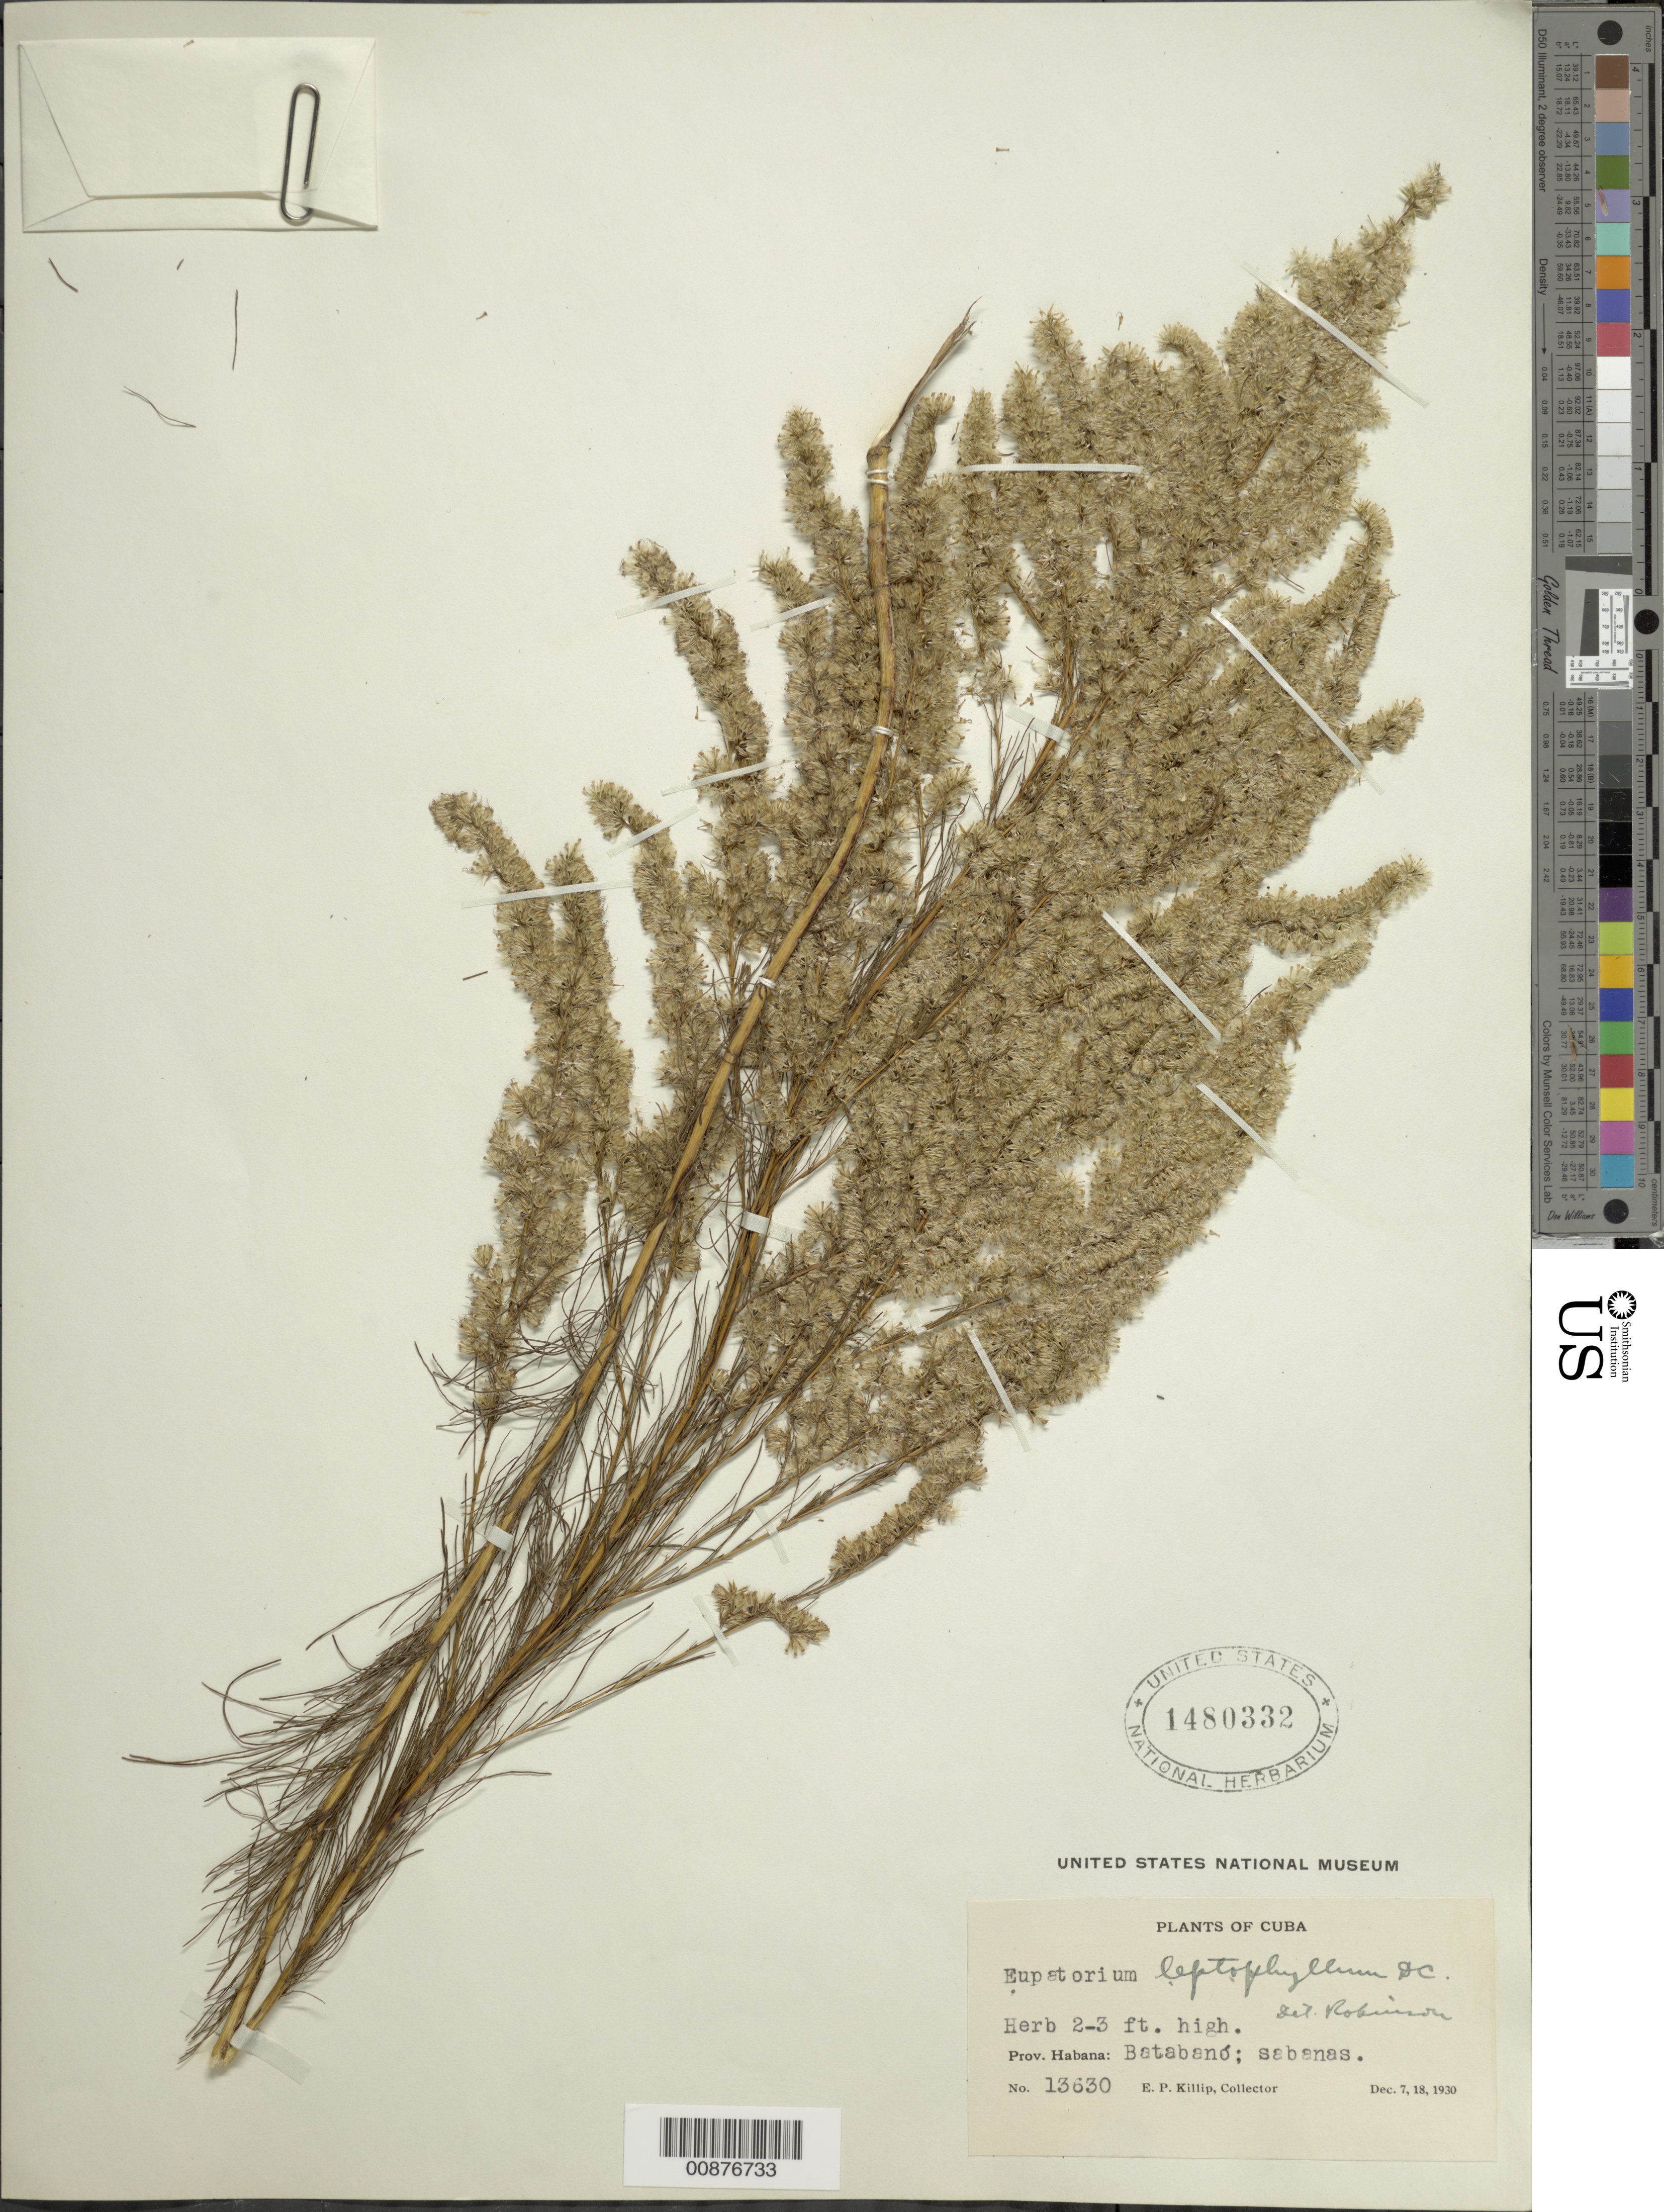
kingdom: Plantae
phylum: Tracheophyta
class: Magnoliopsida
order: Asterales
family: Asteraceae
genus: Eupatorium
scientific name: Eupatorium capillifolium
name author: (Lam.) Small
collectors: E. P. Killip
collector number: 13630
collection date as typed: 07 Dec 1930 to 18 Dec 1930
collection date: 1930-12-07/1930-12-18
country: Cuba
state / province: La Habana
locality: Batabanó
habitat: Sabanas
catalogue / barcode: US 1480332